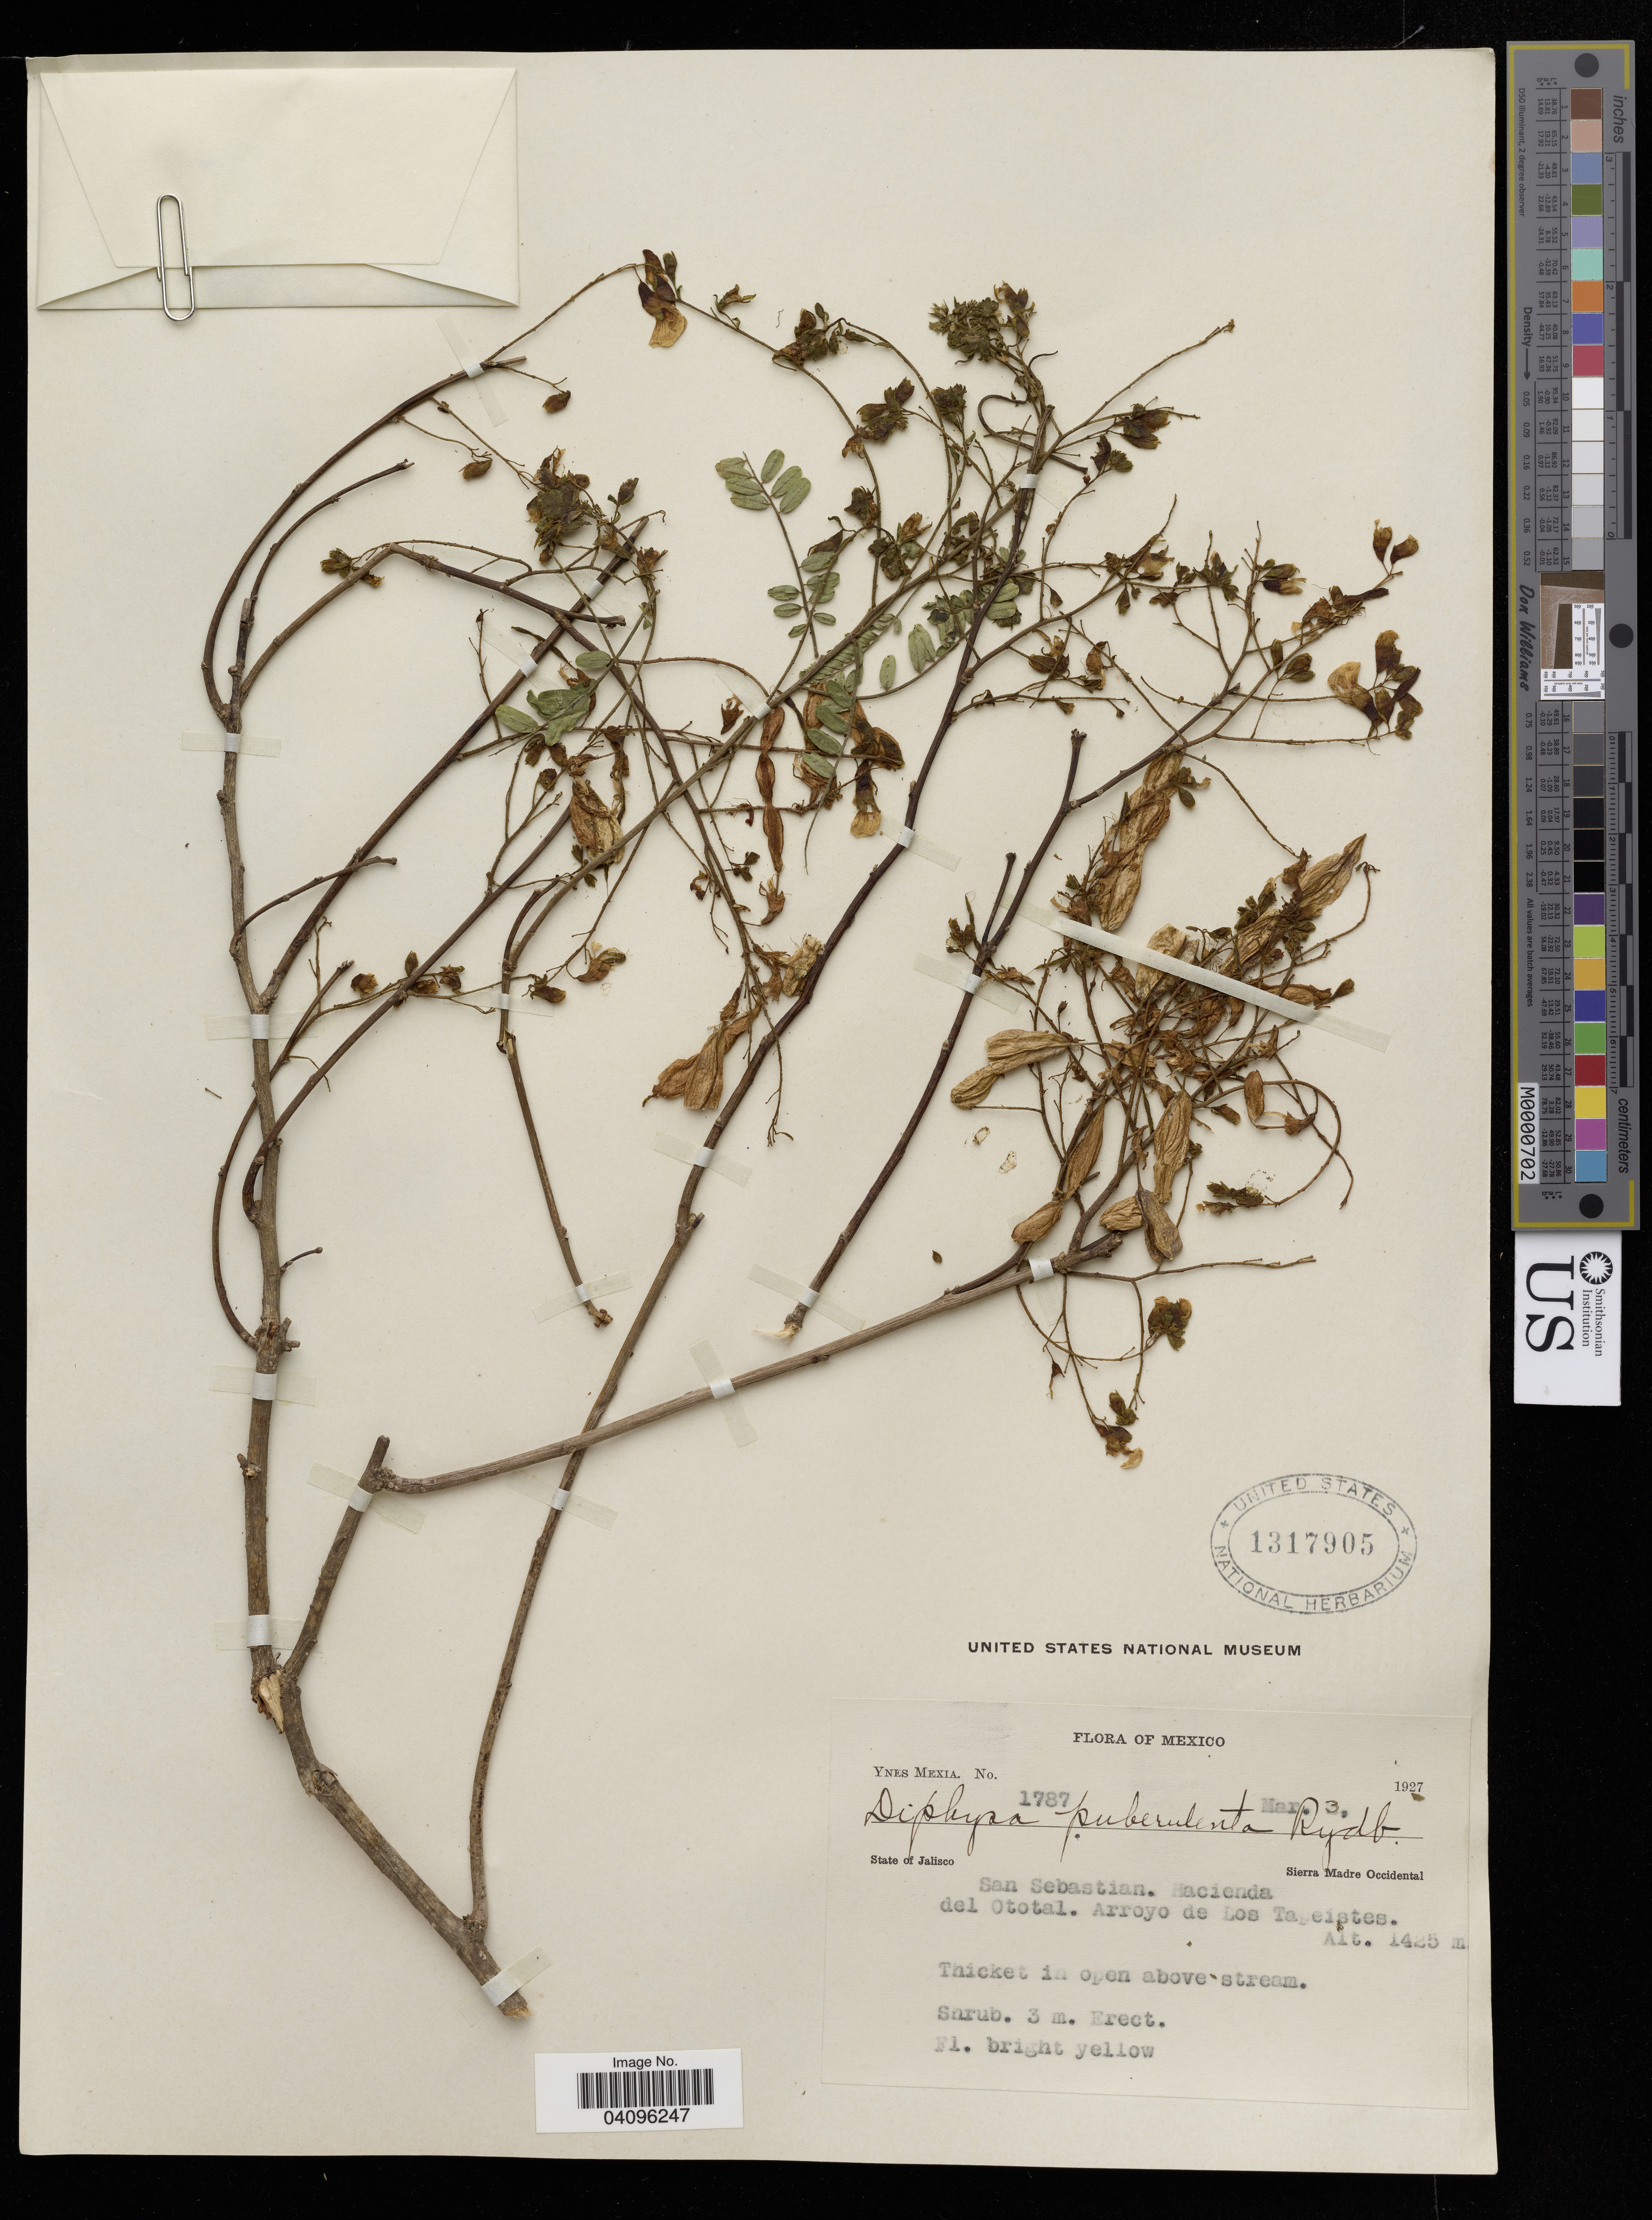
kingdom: Plantae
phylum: Tracheophyta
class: Magnoliopsida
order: Fabales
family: Fabaceae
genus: Diphysa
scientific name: Diphysa puberulenta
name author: Rydb.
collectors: Y. Mexia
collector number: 1787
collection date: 1927-03-03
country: Mexico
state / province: Jalisco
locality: Mexico. Sierra Madre Occidental. San Sebastian. Hacienda del Ototal. Arroyo de Los Tapeistes.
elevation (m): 1425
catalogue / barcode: US 1317905